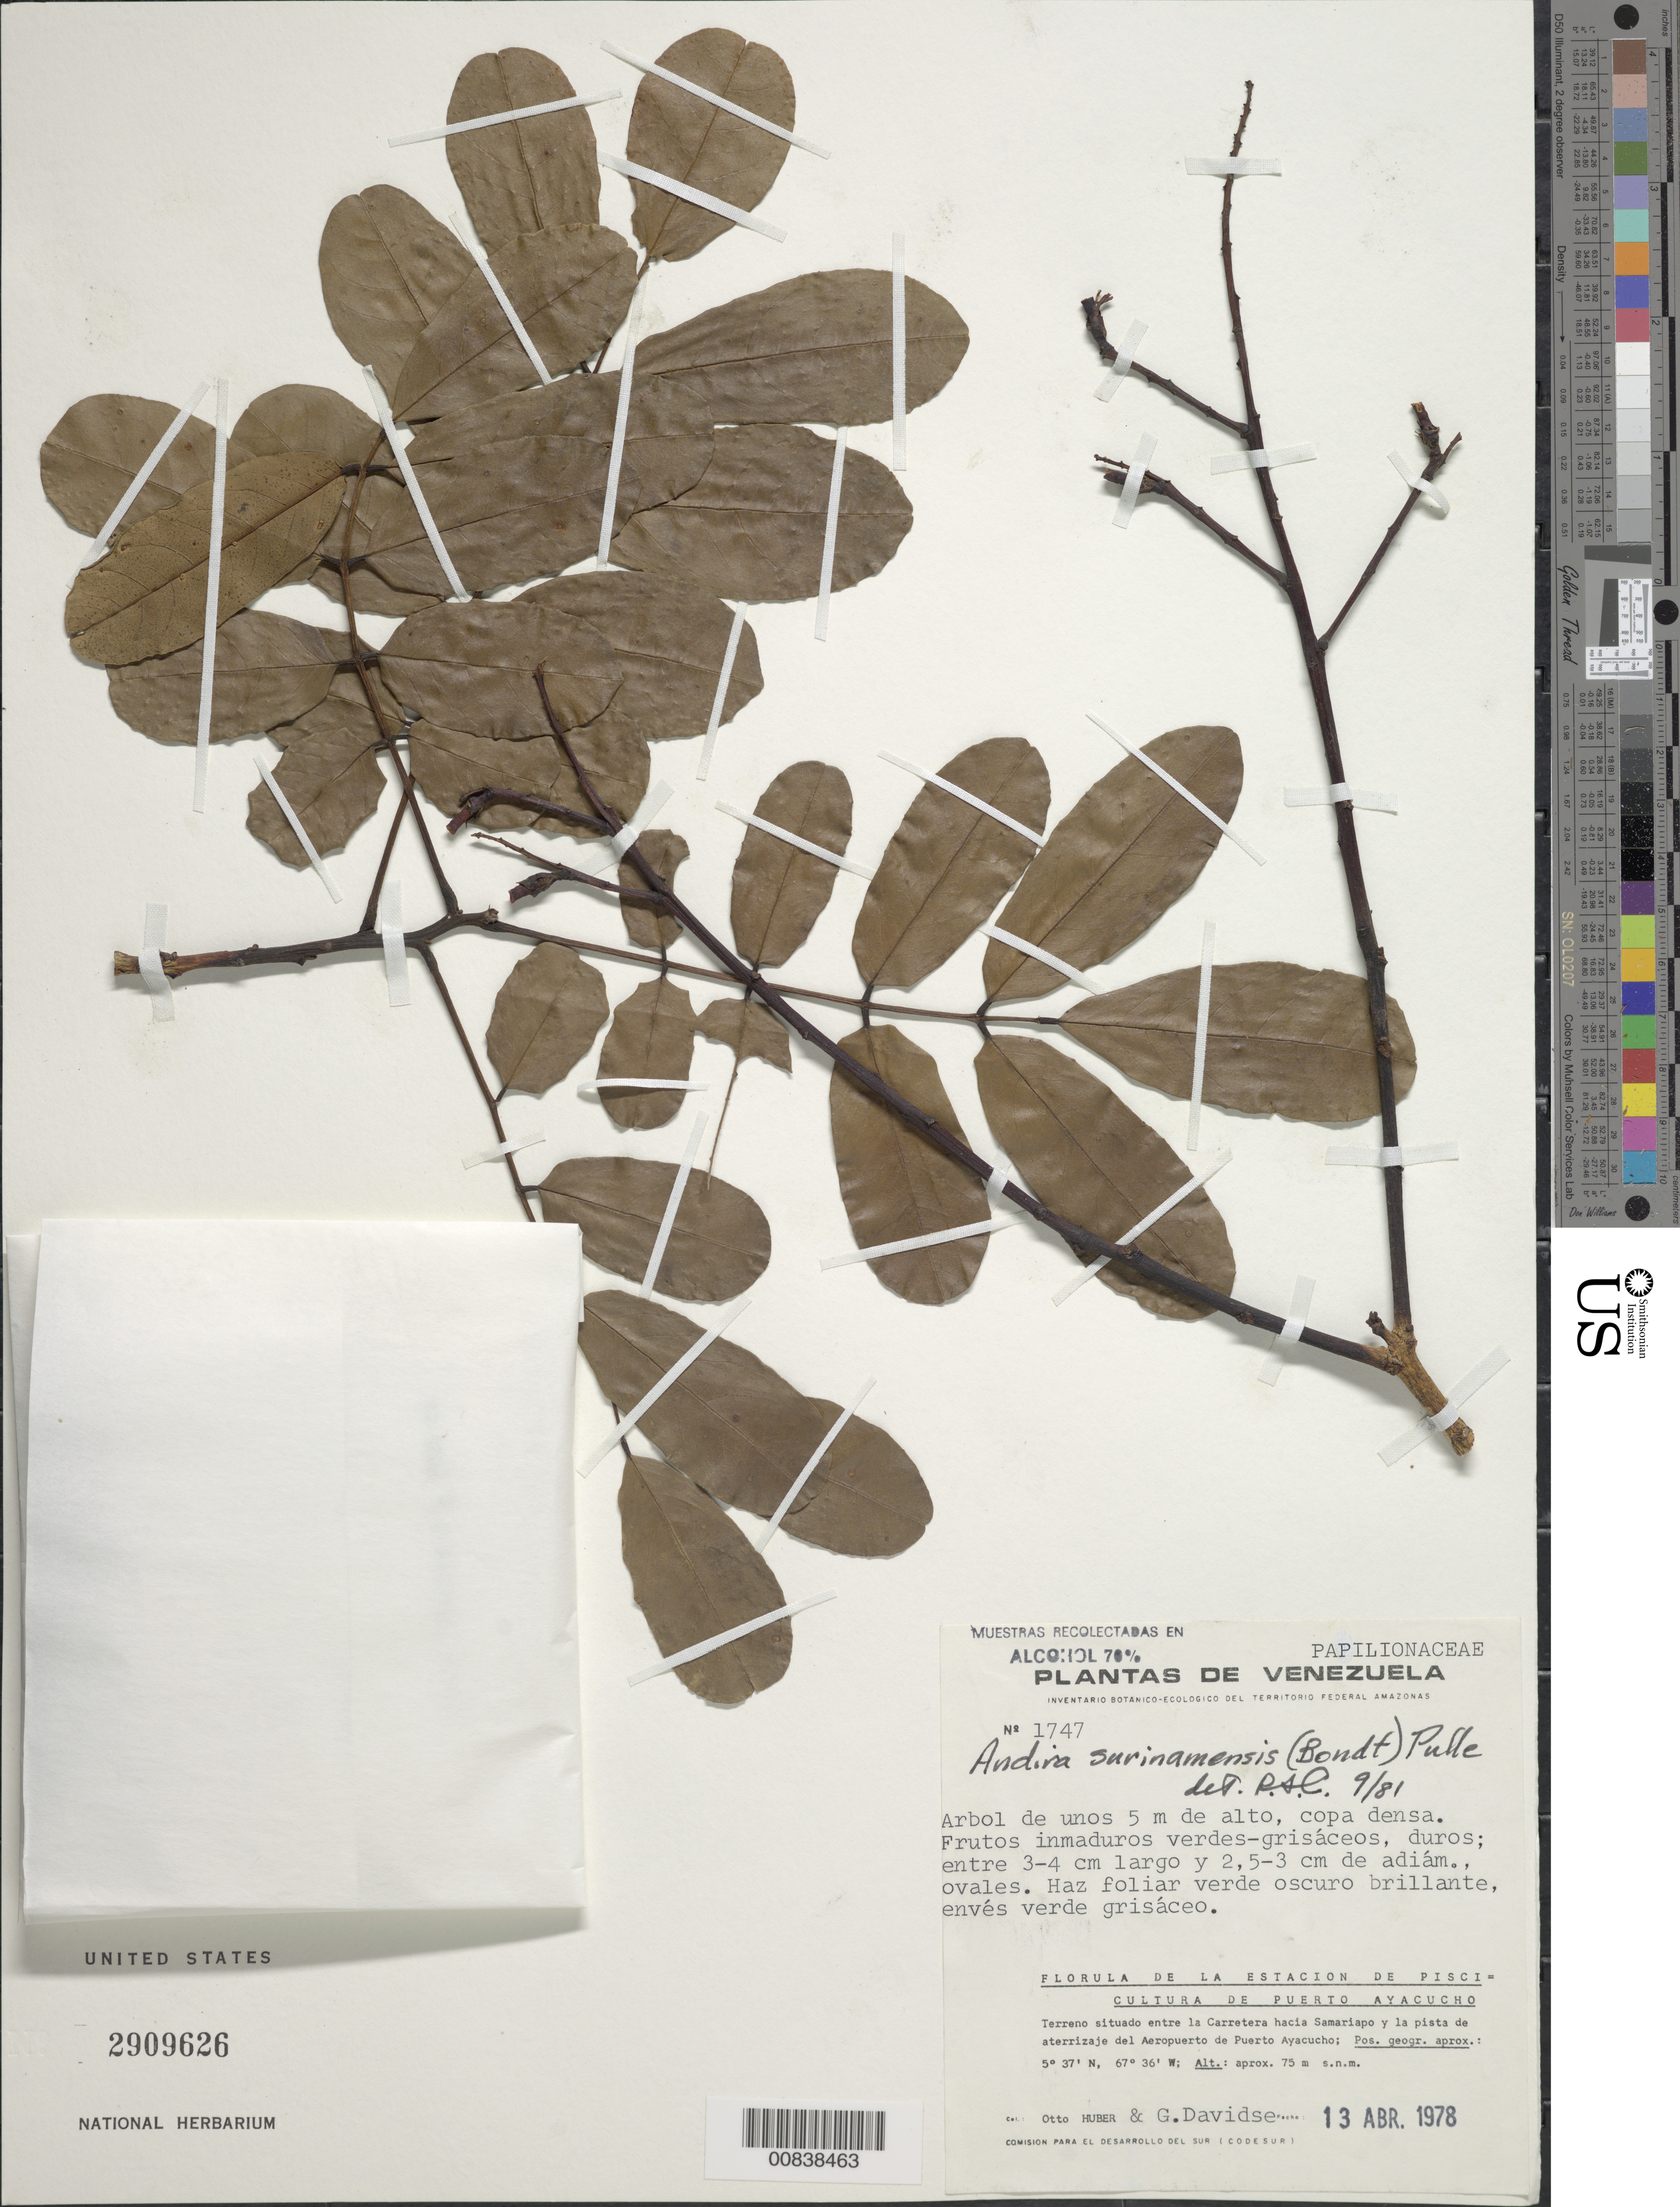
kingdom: Plantae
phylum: Tracheophyta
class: Magnoliopsida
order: Fabales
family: Fabaceae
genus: Andira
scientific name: Andira surinamensis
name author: (Bondt) Splitg. ex Amshoff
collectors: O. Huber & G. Davidse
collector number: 1747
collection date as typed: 13-Apr-78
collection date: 1978-04-13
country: Venezuela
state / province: Amazonas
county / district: Atures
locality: Puerto Ayacucho, carretera hacia Samariapo y la pista de aterrizaje del Aeropuerto de Puerto Ayacucho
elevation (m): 75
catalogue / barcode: US 2909626